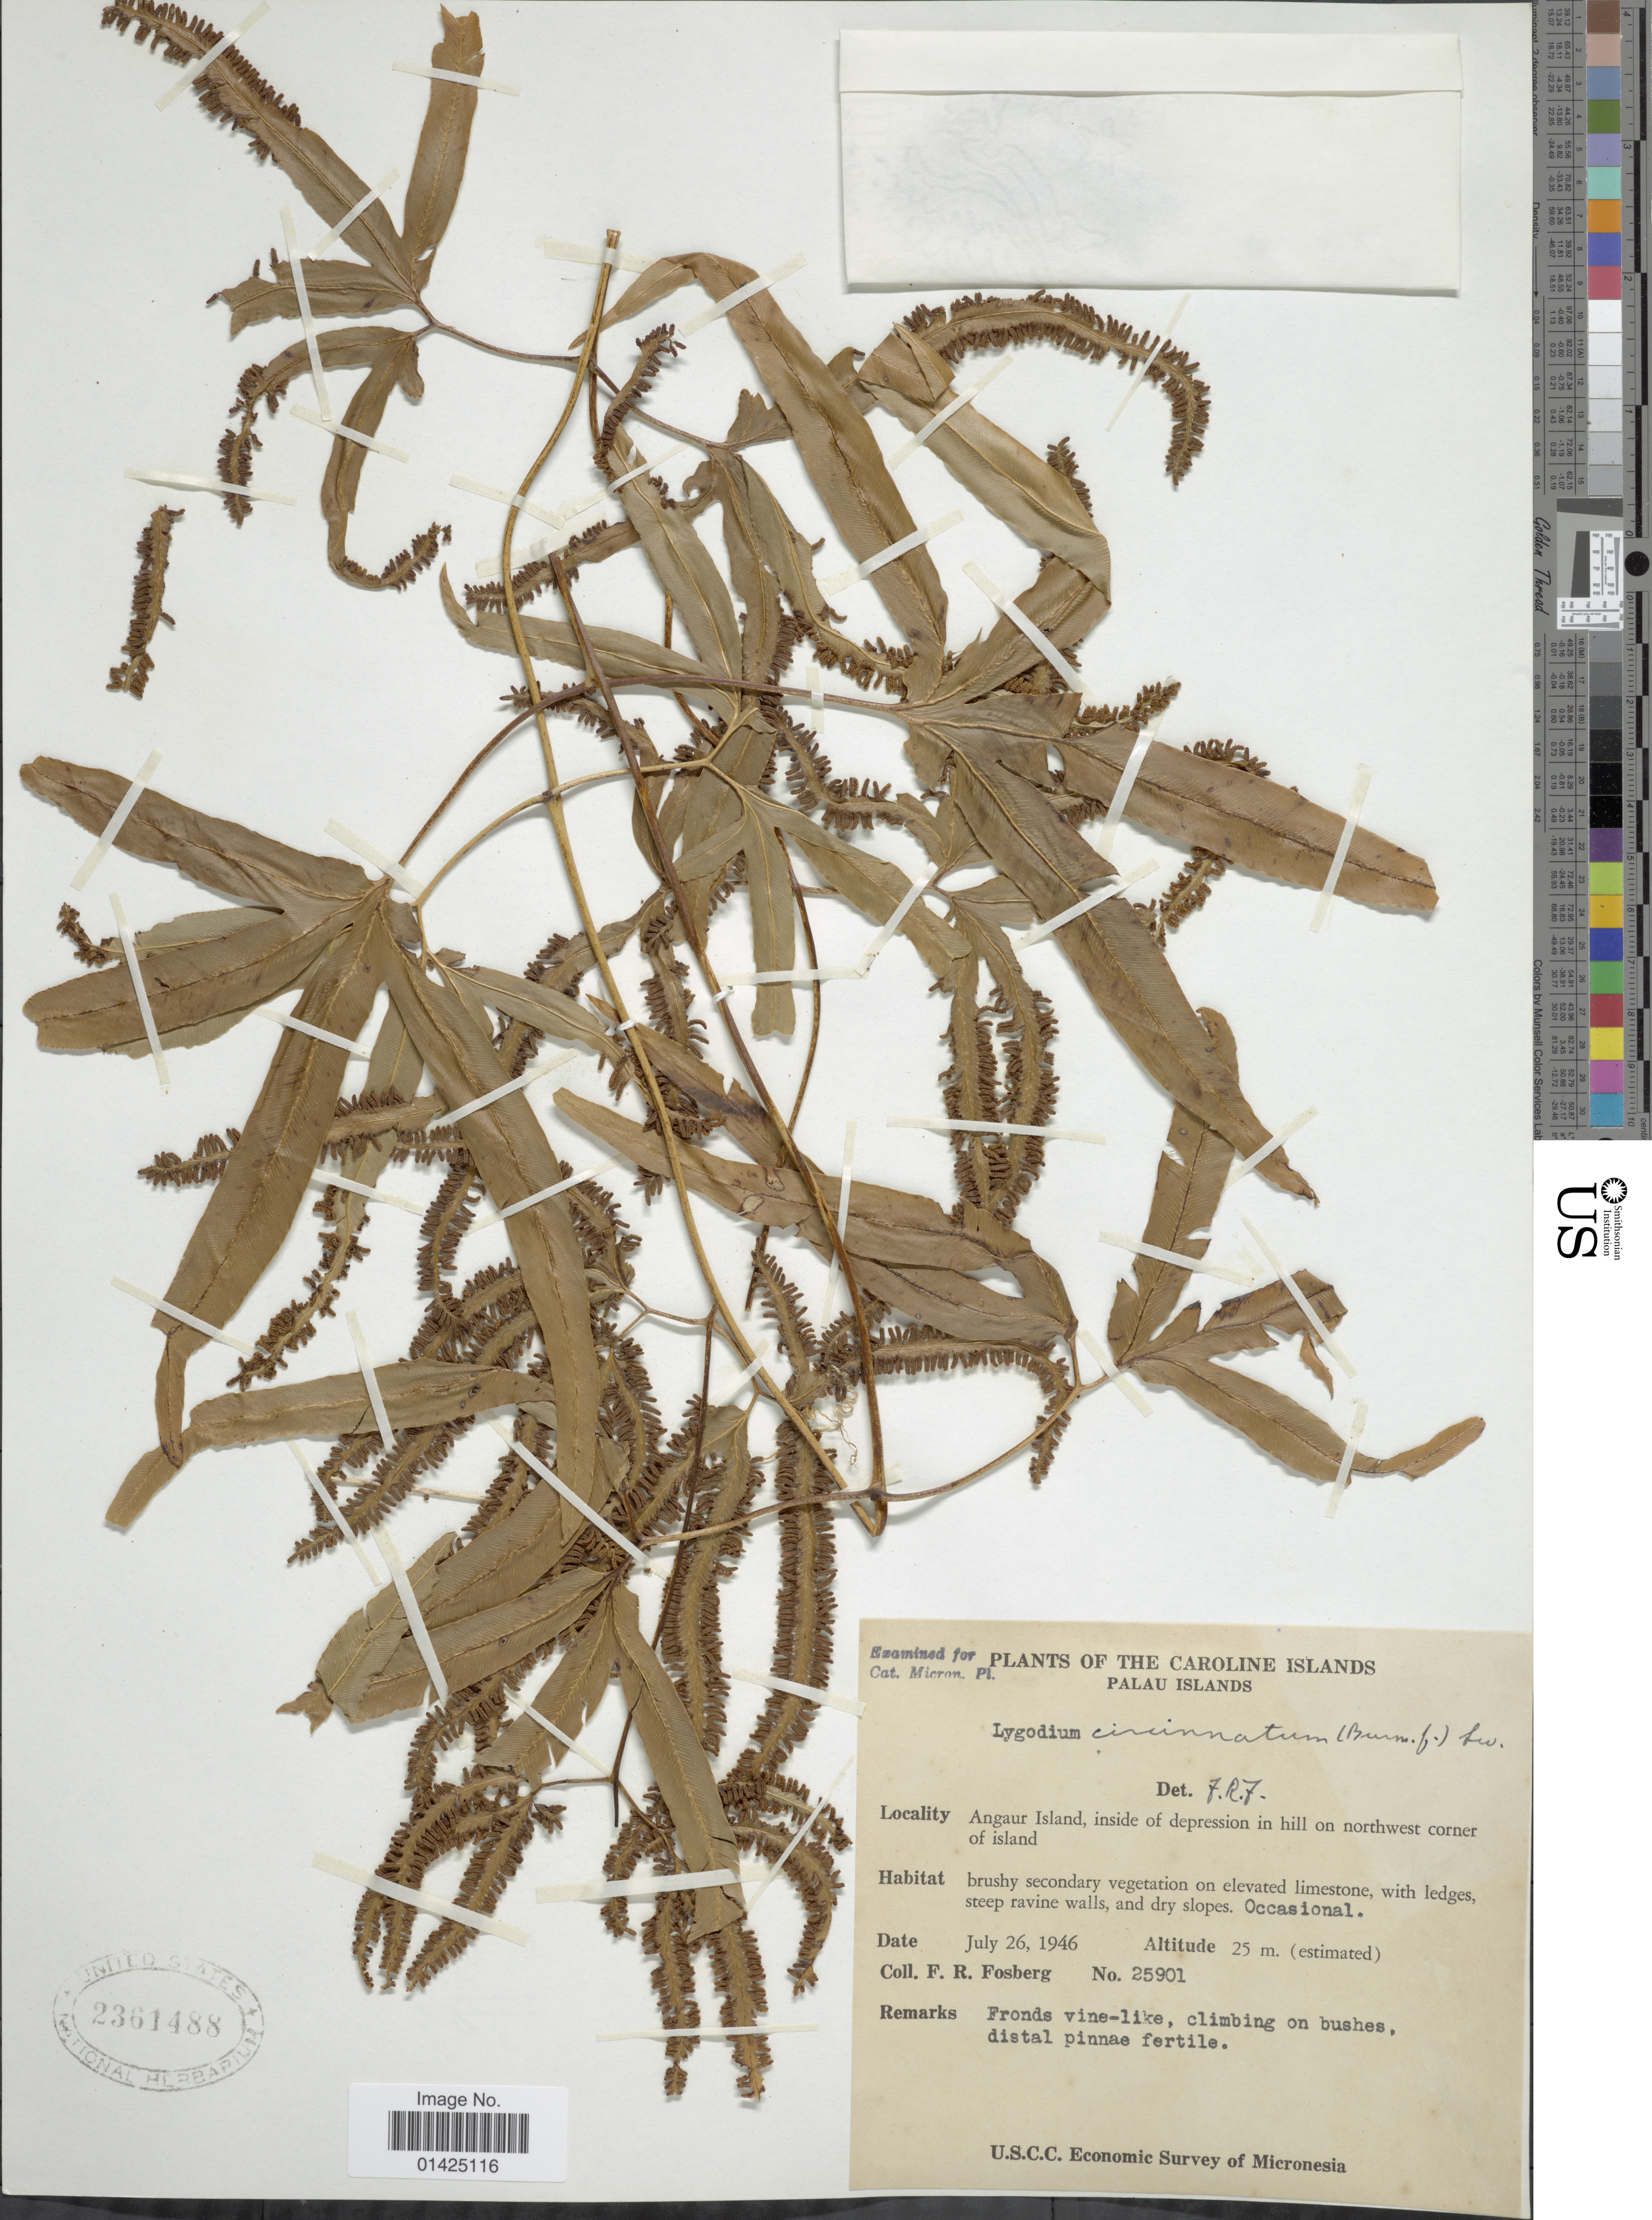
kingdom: Plantae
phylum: Tracheophyta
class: Polypodiopsida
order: Schizaeales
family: Lygodiaceae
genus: Lygodium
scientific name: Lygodium circinnatum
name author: (Burm. f.) Sw.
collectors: F. R. Fosberg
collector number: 25901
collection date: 1946-07-26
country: Palau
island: Ngeaur [Angaur]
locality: Palau Island, Angaur Island, inside of depression in hill on the northwest corner of island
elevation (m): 25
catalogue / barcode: US 2361488